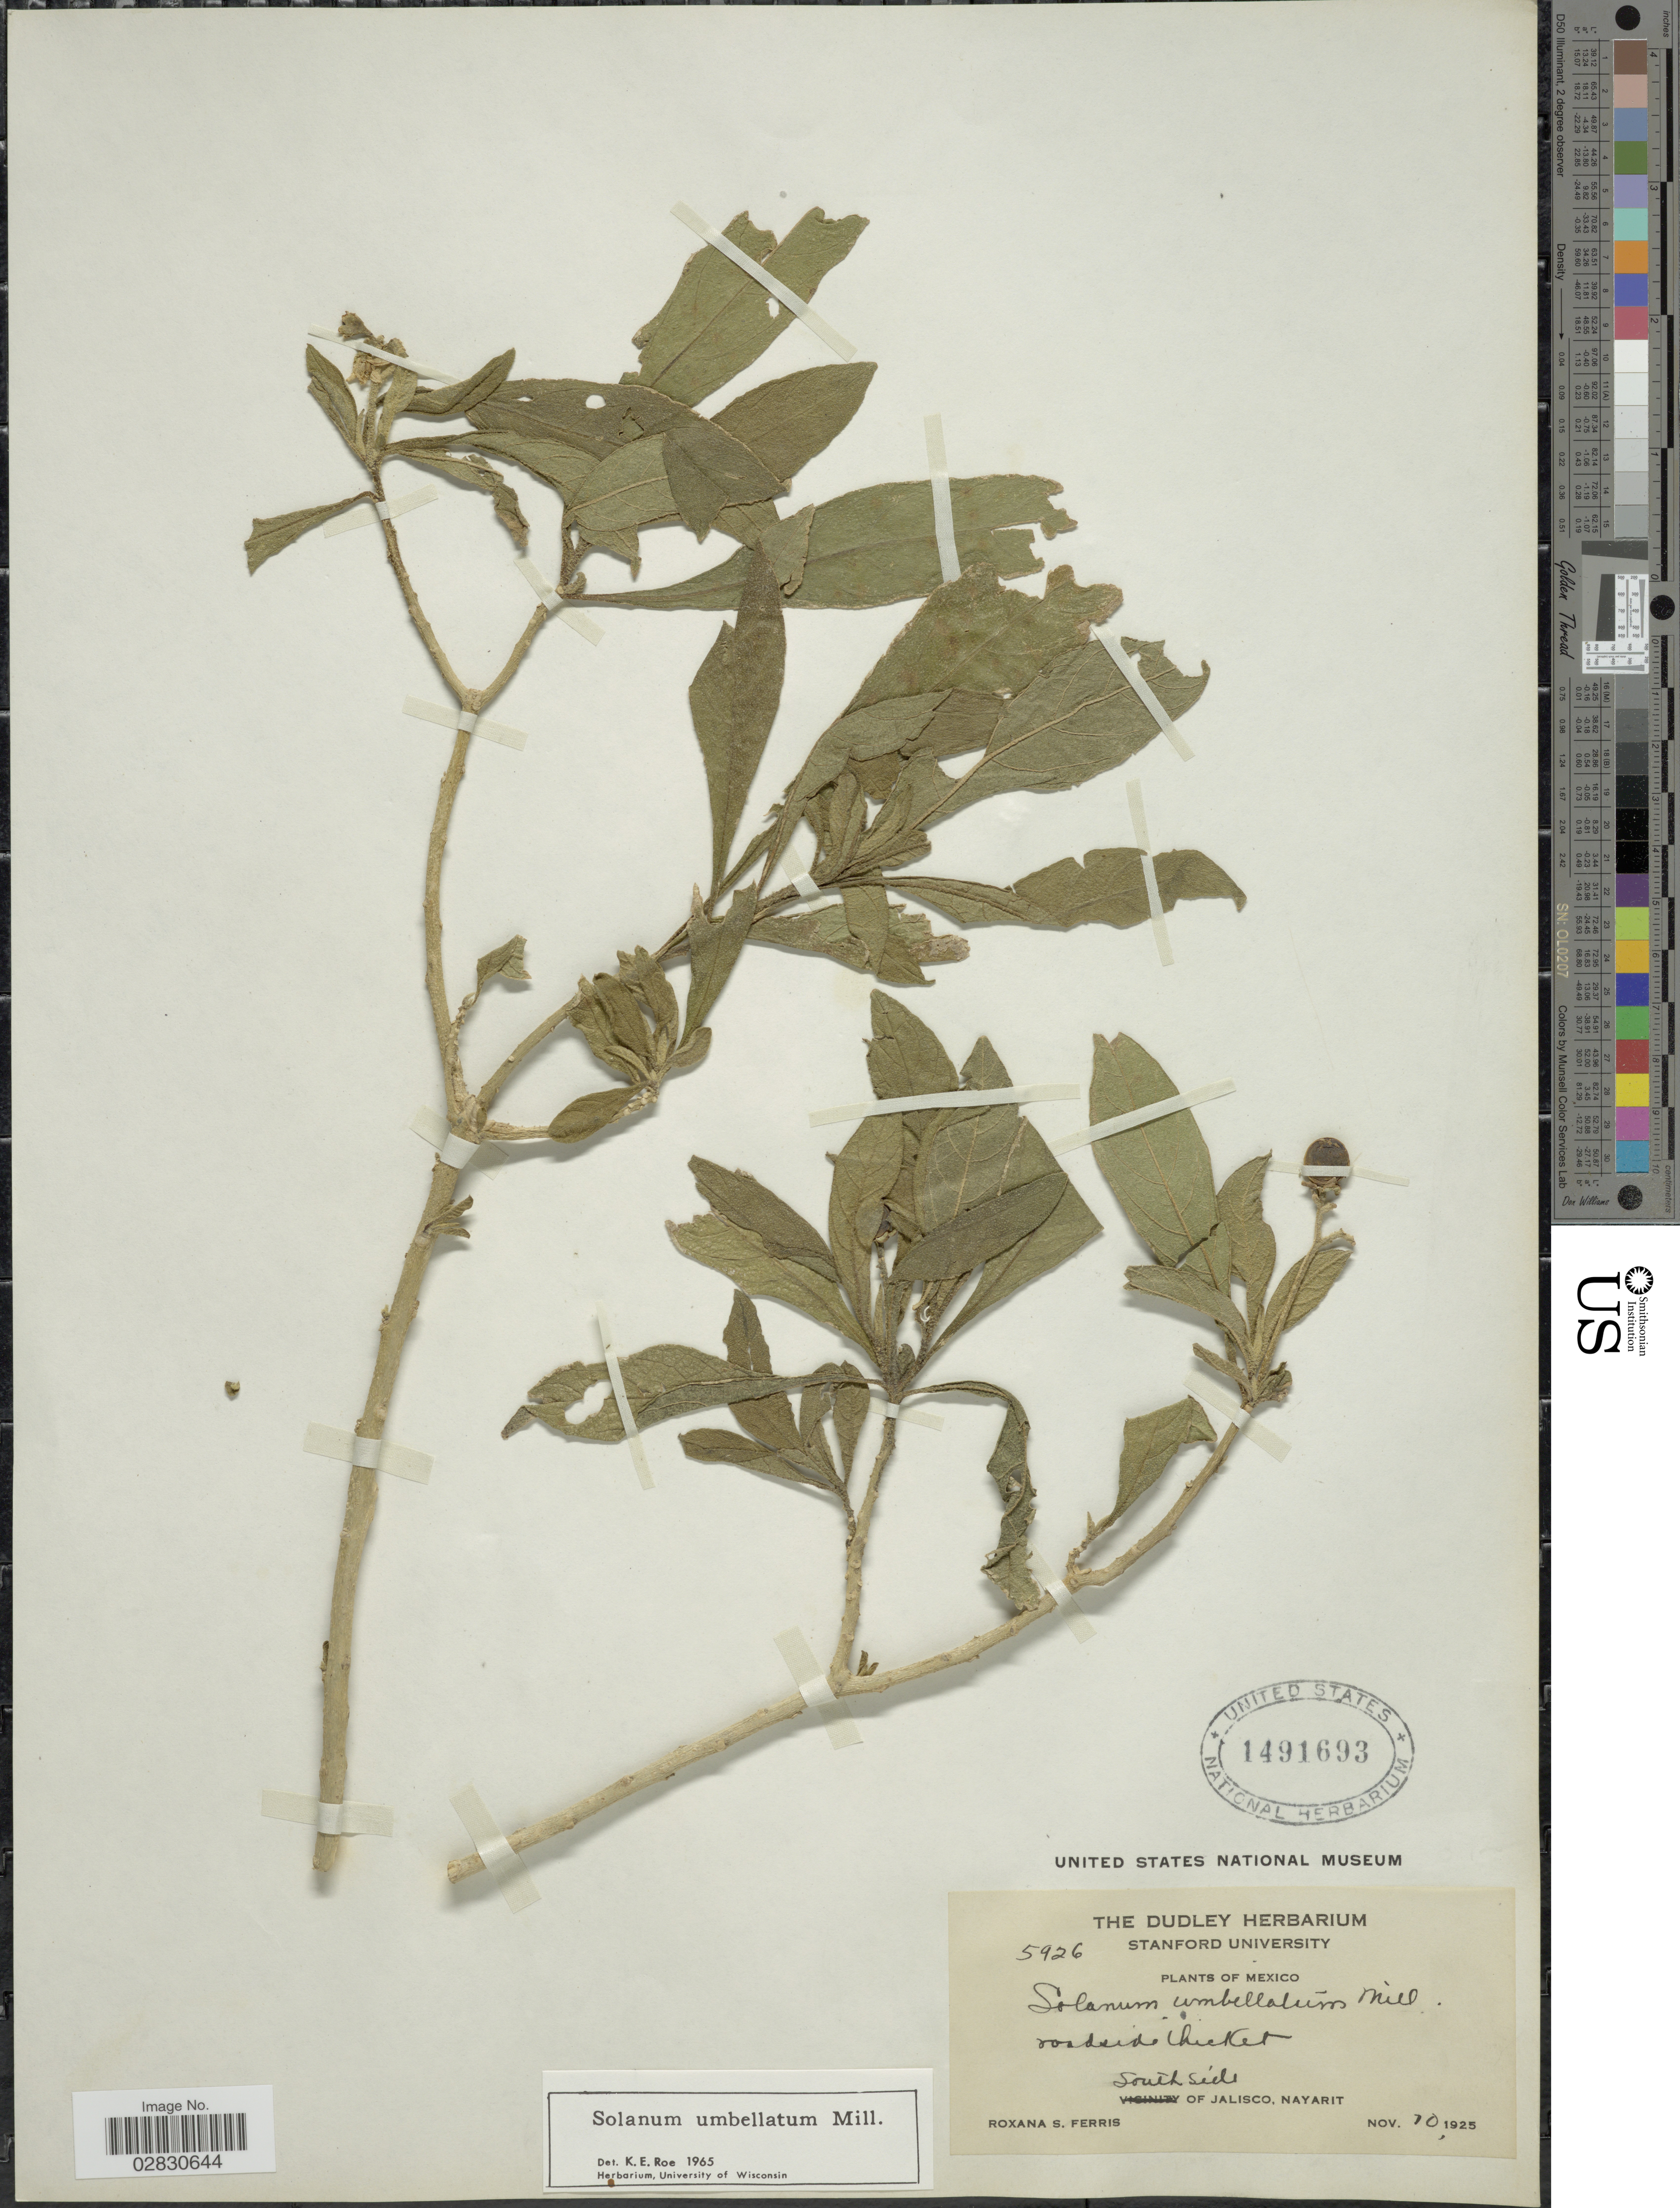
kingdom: Plantae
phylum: Tracheophyta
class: Magnoliopsida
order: Solanales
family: Solanaceae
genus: Solanum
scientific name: Solanum umbellatum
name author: Mill.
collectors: R. S. Ferris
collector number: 5926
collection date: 1925-11-10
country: Mexico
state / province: Nayarit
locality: South side of Jalisco.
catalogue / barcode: US 1491693